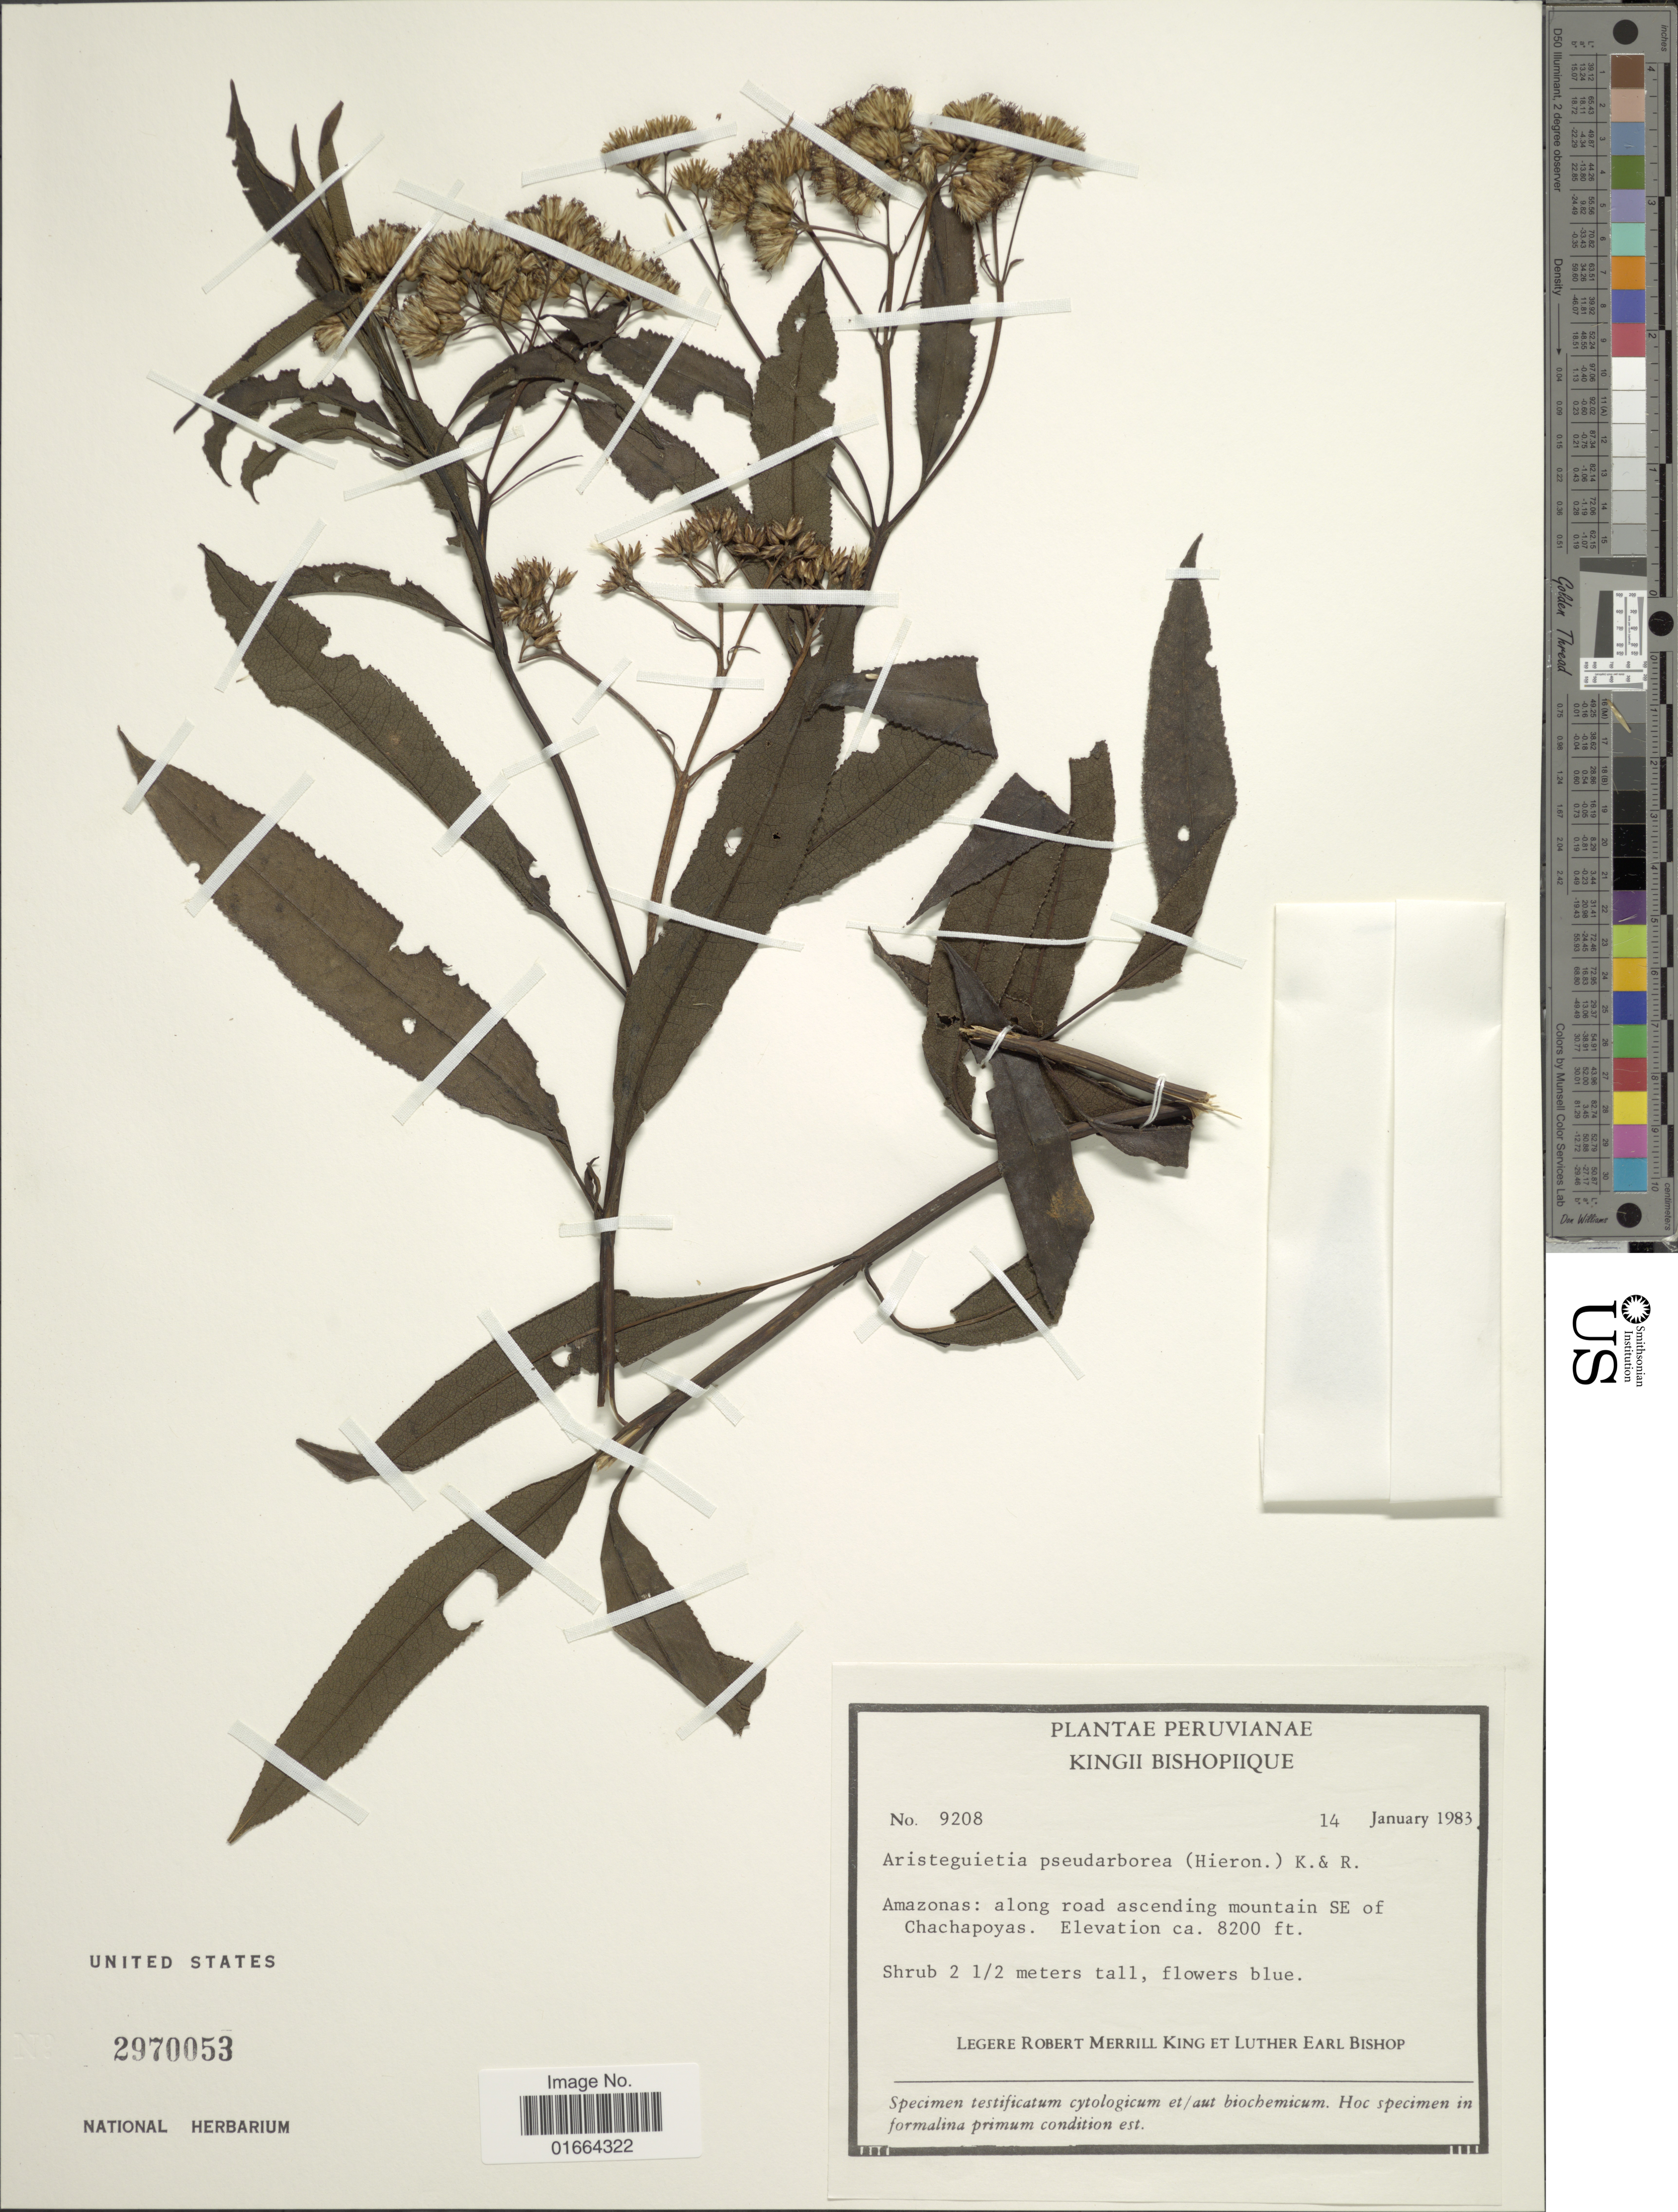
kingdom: Plantae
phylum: Tracheophyta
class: Magnoliopsida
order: Asterales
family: Asteraceae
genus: Aristeguietia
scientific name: Aristeguietia pseudarborea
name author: (Hieron.) R.M. King & H. Rob.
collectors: R. M. King & L. E. Bishop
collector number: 9208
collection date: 1983-01-14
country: Peru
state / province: Amazonas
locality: Along road ascending mountain SE of Chachapoyas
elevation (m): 2499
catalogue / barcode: US 2970053